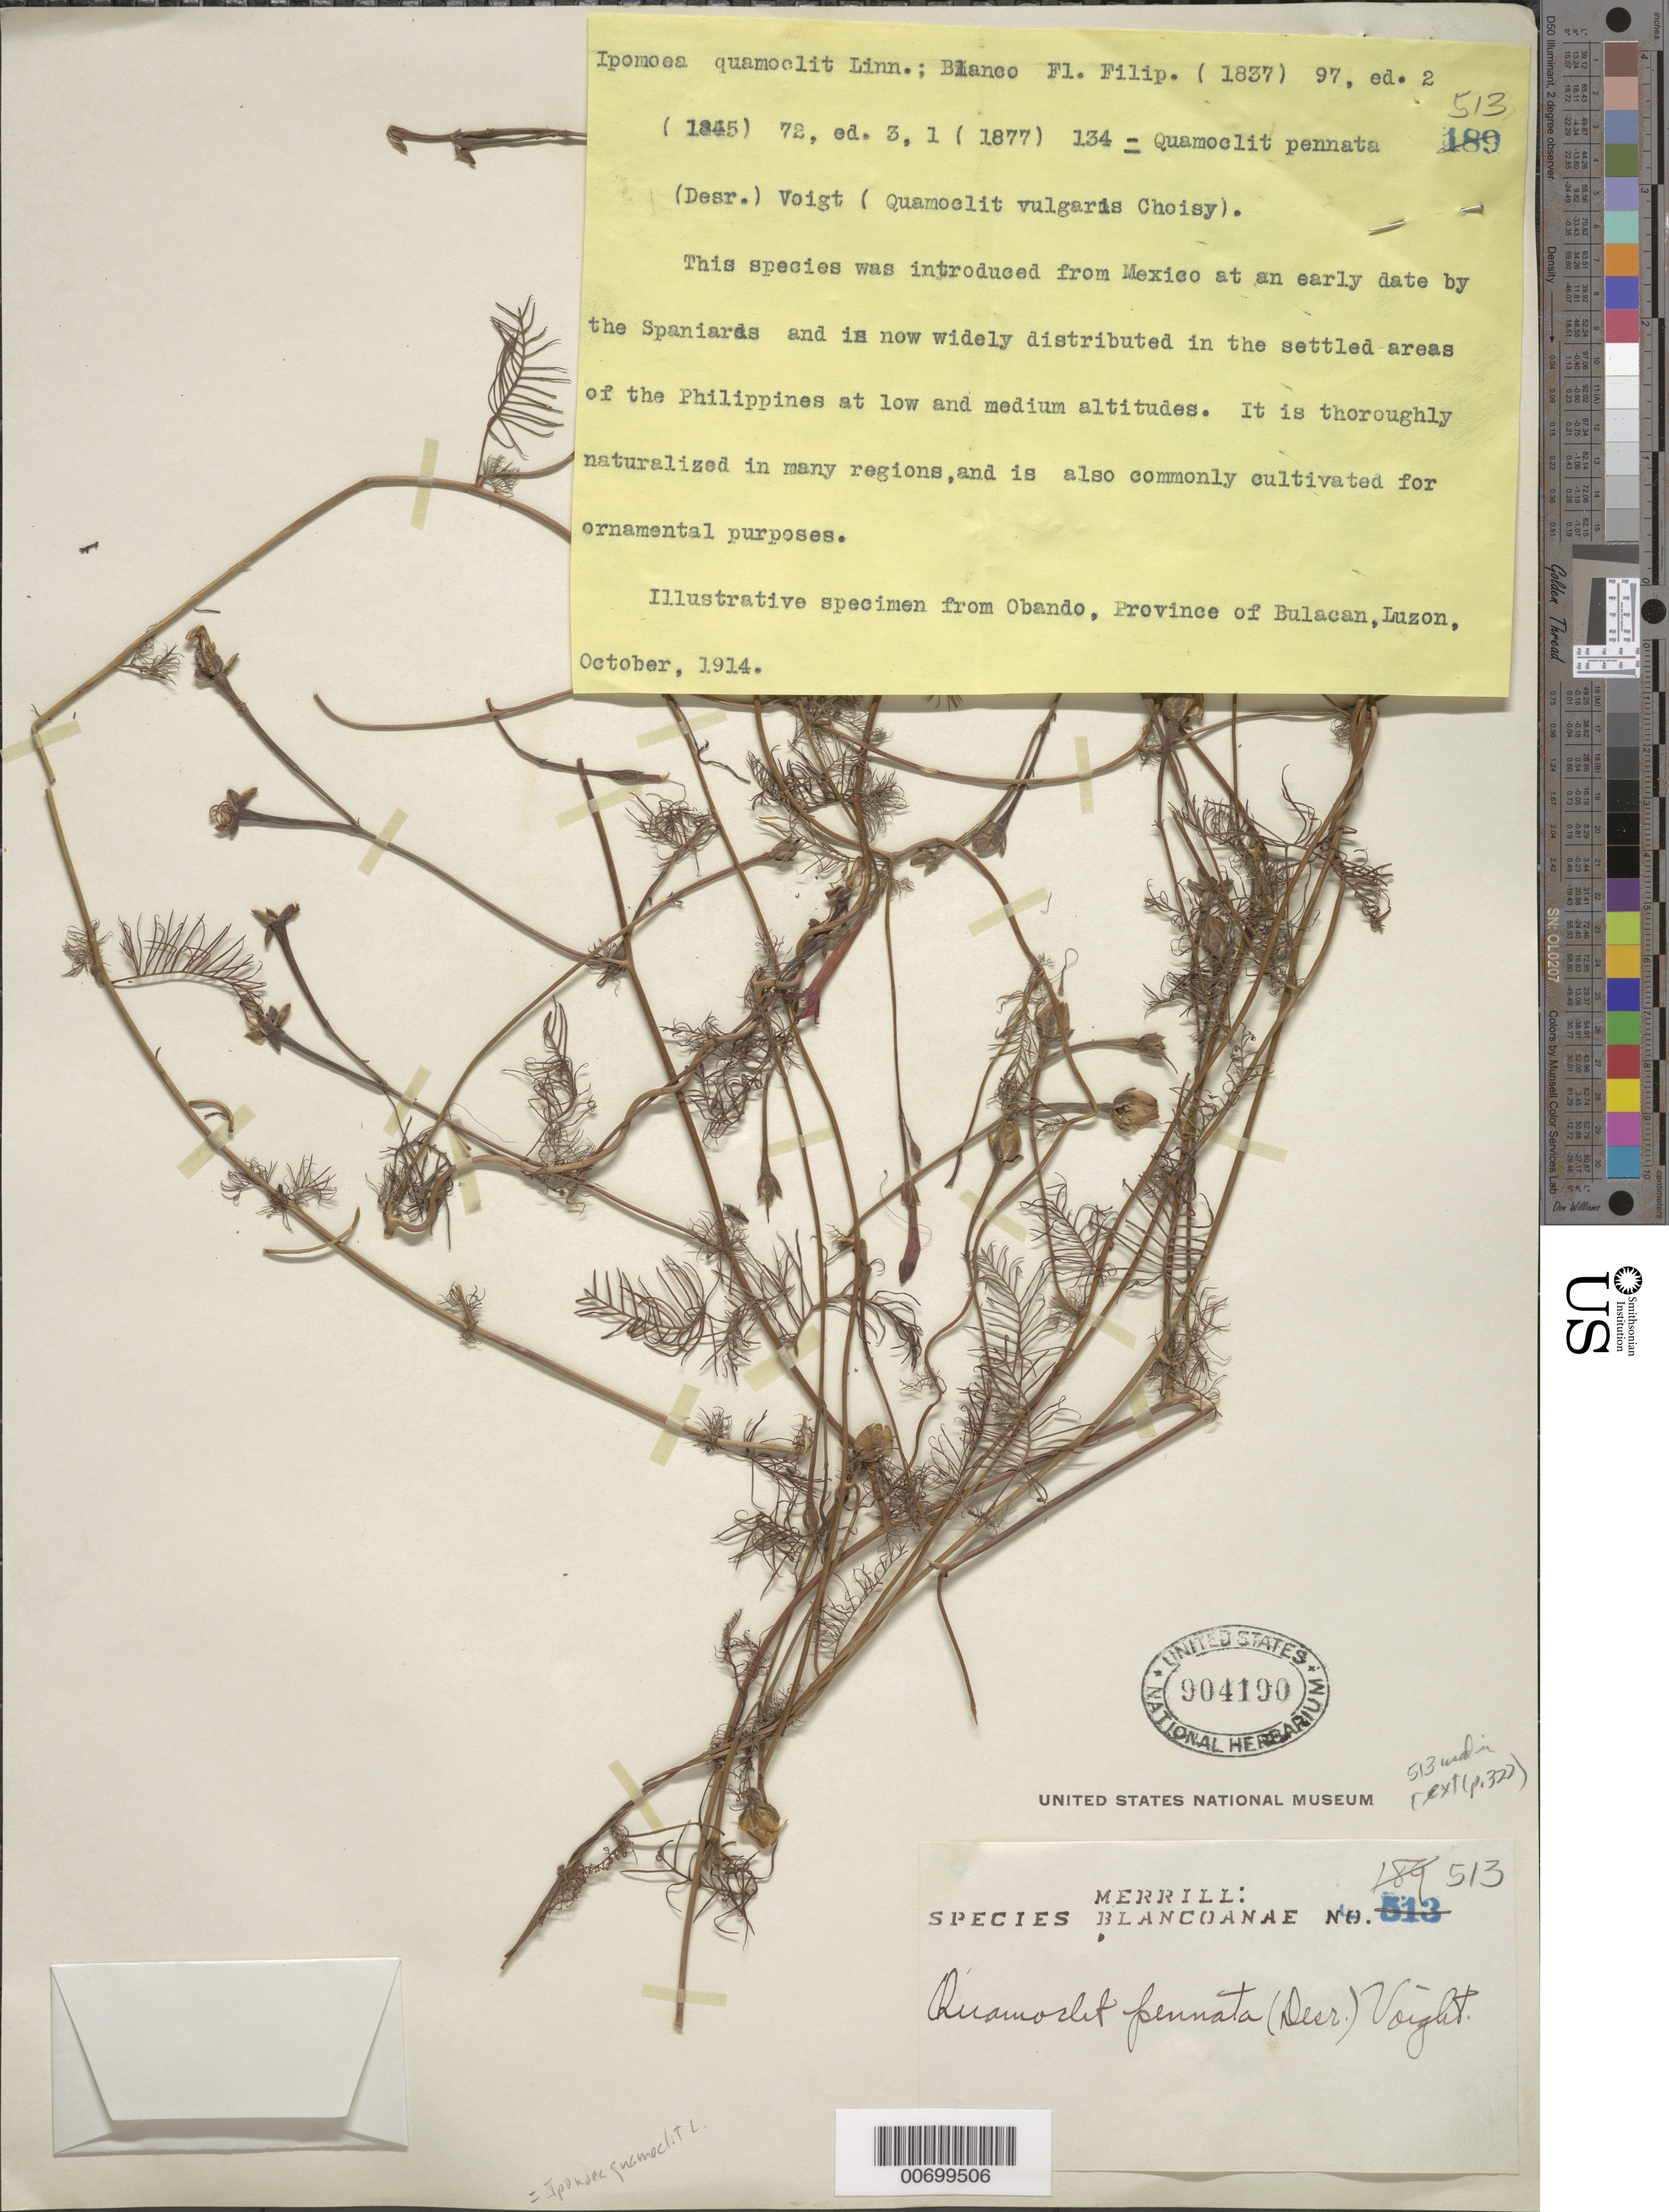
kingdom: Plantae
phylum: Tracheophyta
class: Magnoliopsida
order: Solanales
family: Convolvulaceae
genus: Ipomoea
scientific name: Ipomoea quamoclit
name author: L.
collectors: E. D. Merrill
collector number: Sp. Blancoan. 0513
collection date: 1914-10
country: Philippines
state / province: Central Luzon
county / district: Bulacan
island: Luzon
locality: Obando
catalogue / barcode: US 903865